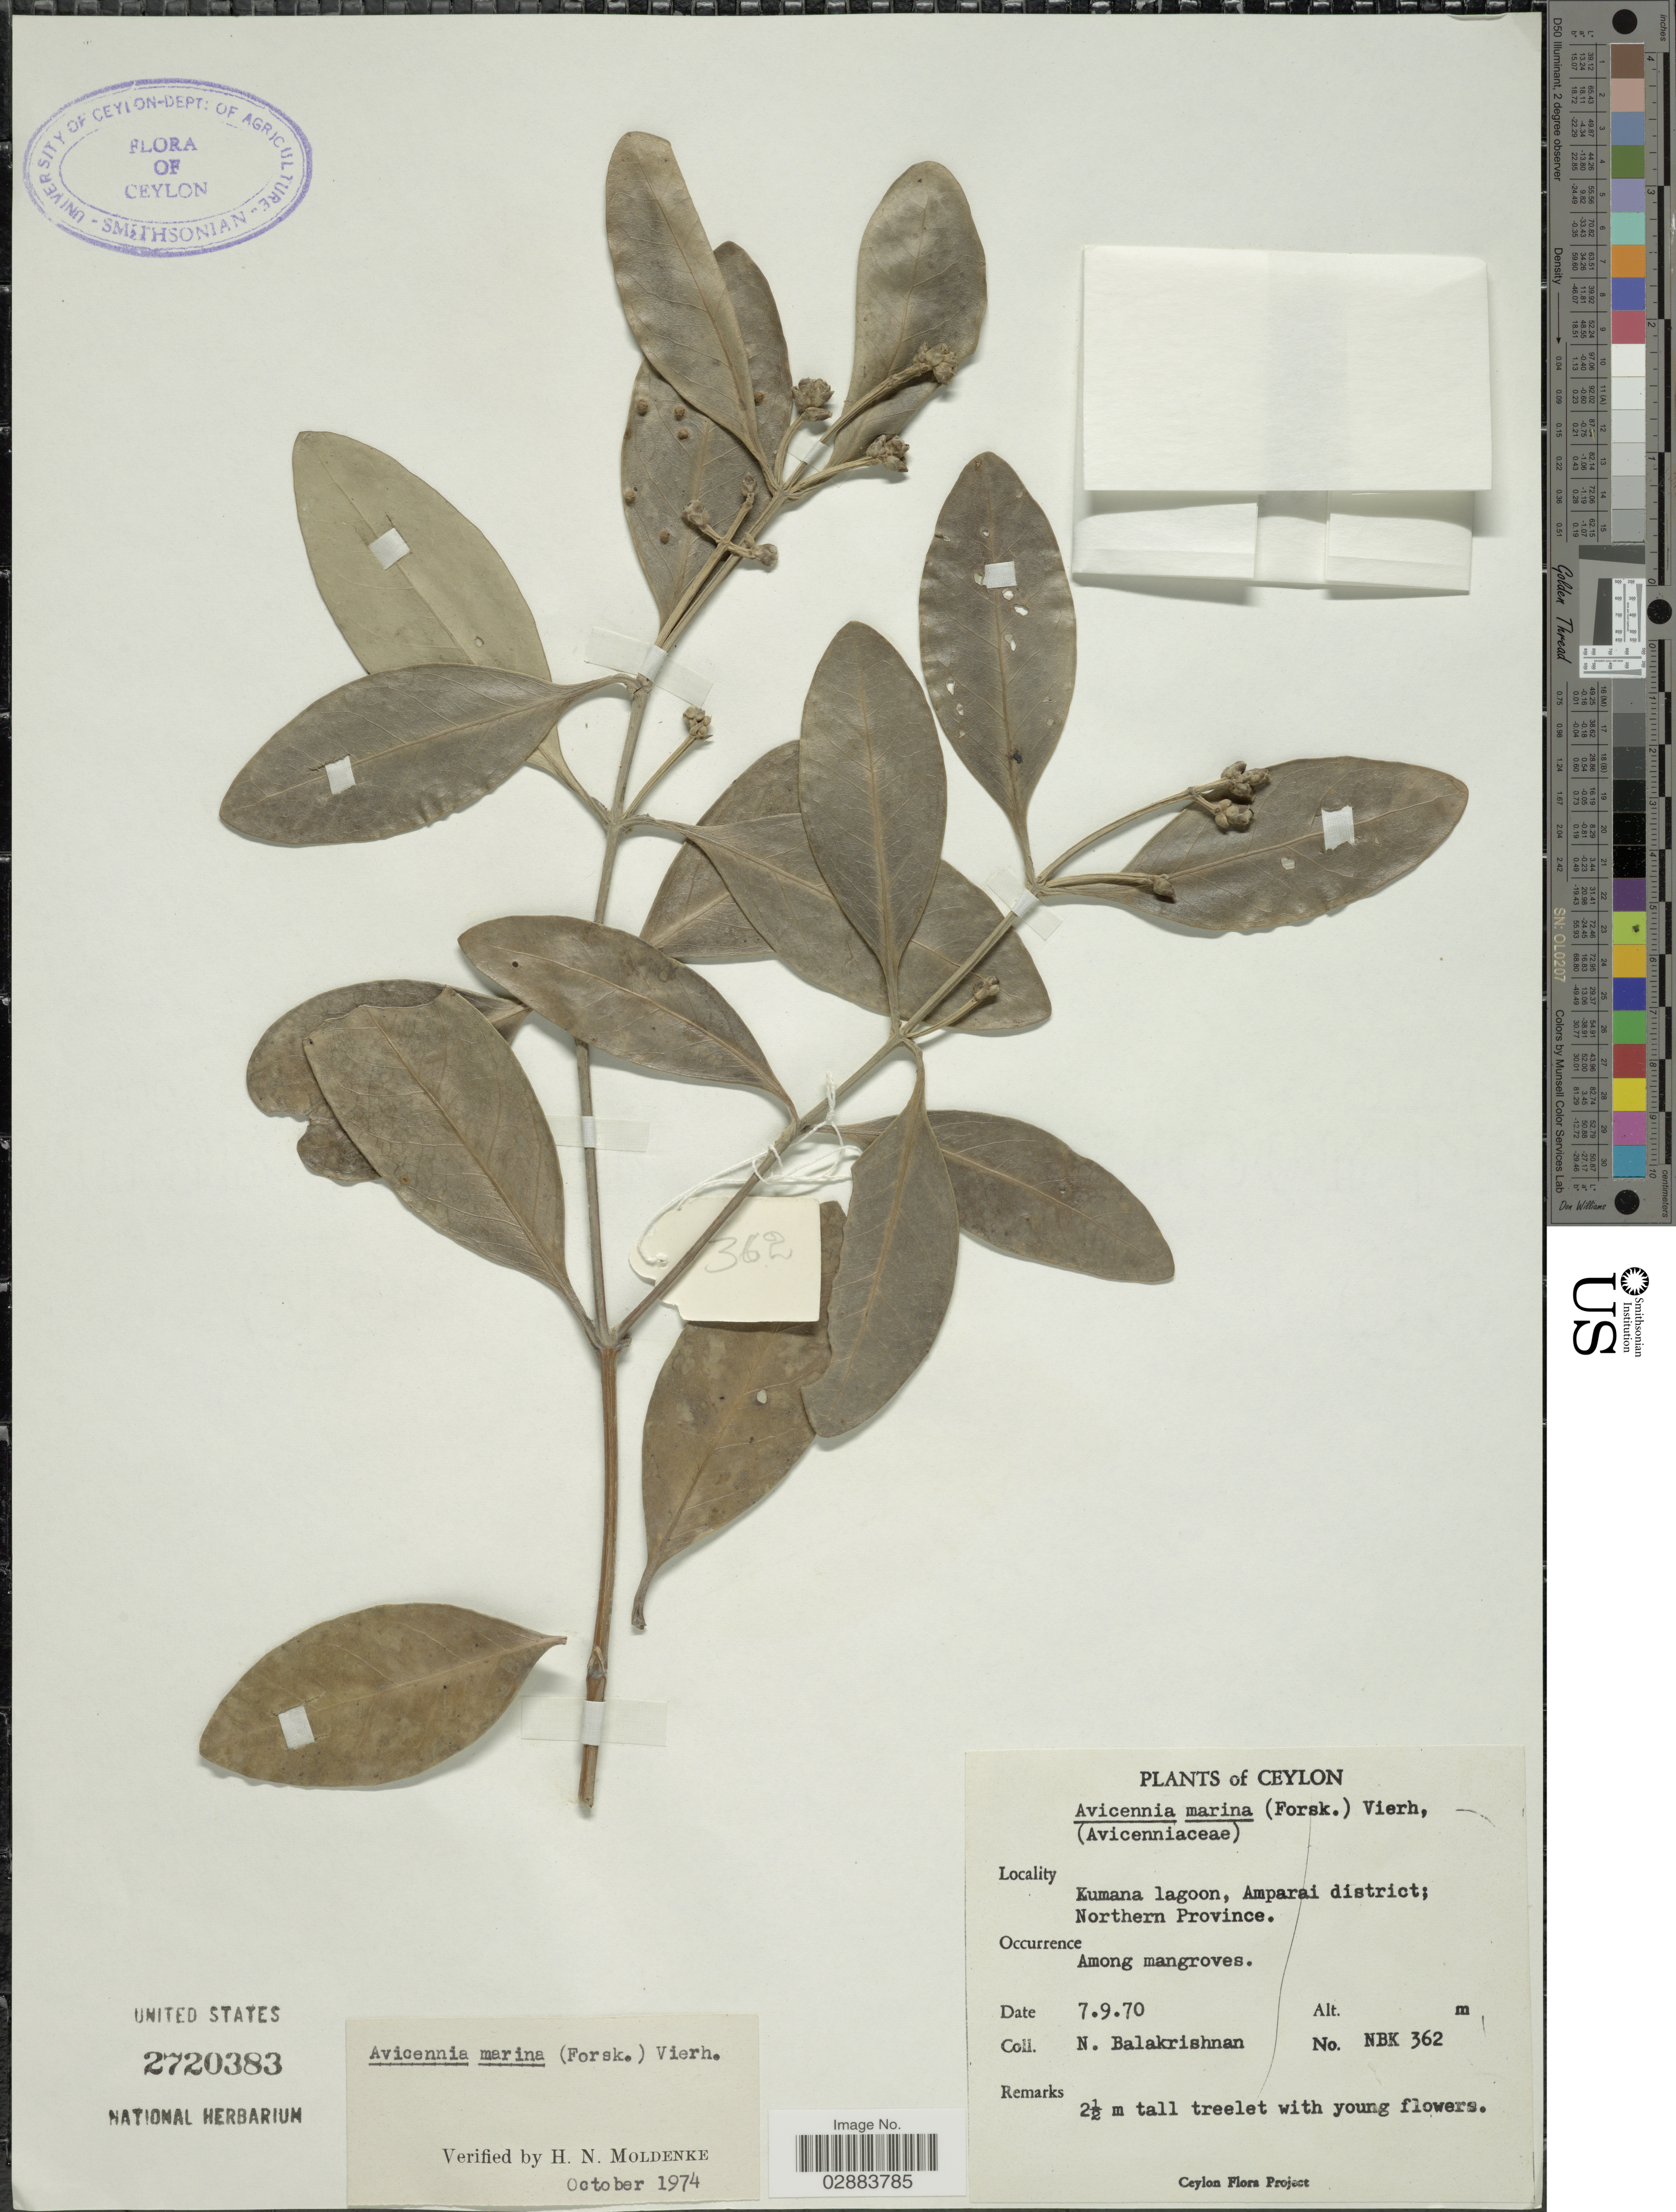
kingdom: Plantae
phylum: Tracheophyta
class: Magnoliopsida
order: Lamiales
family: Acanthaceae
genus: Avicennia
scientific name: Avicennia marina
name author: (Forssk.) Vierh.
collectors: N. Balakrishnan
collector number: NBK 362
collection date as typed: Transcribed d/m/y: 7/9/70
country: Sri Lanka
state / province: Northern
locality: Ceylon. Kumana lagoon, Amparai district.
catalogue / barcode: US 2720383